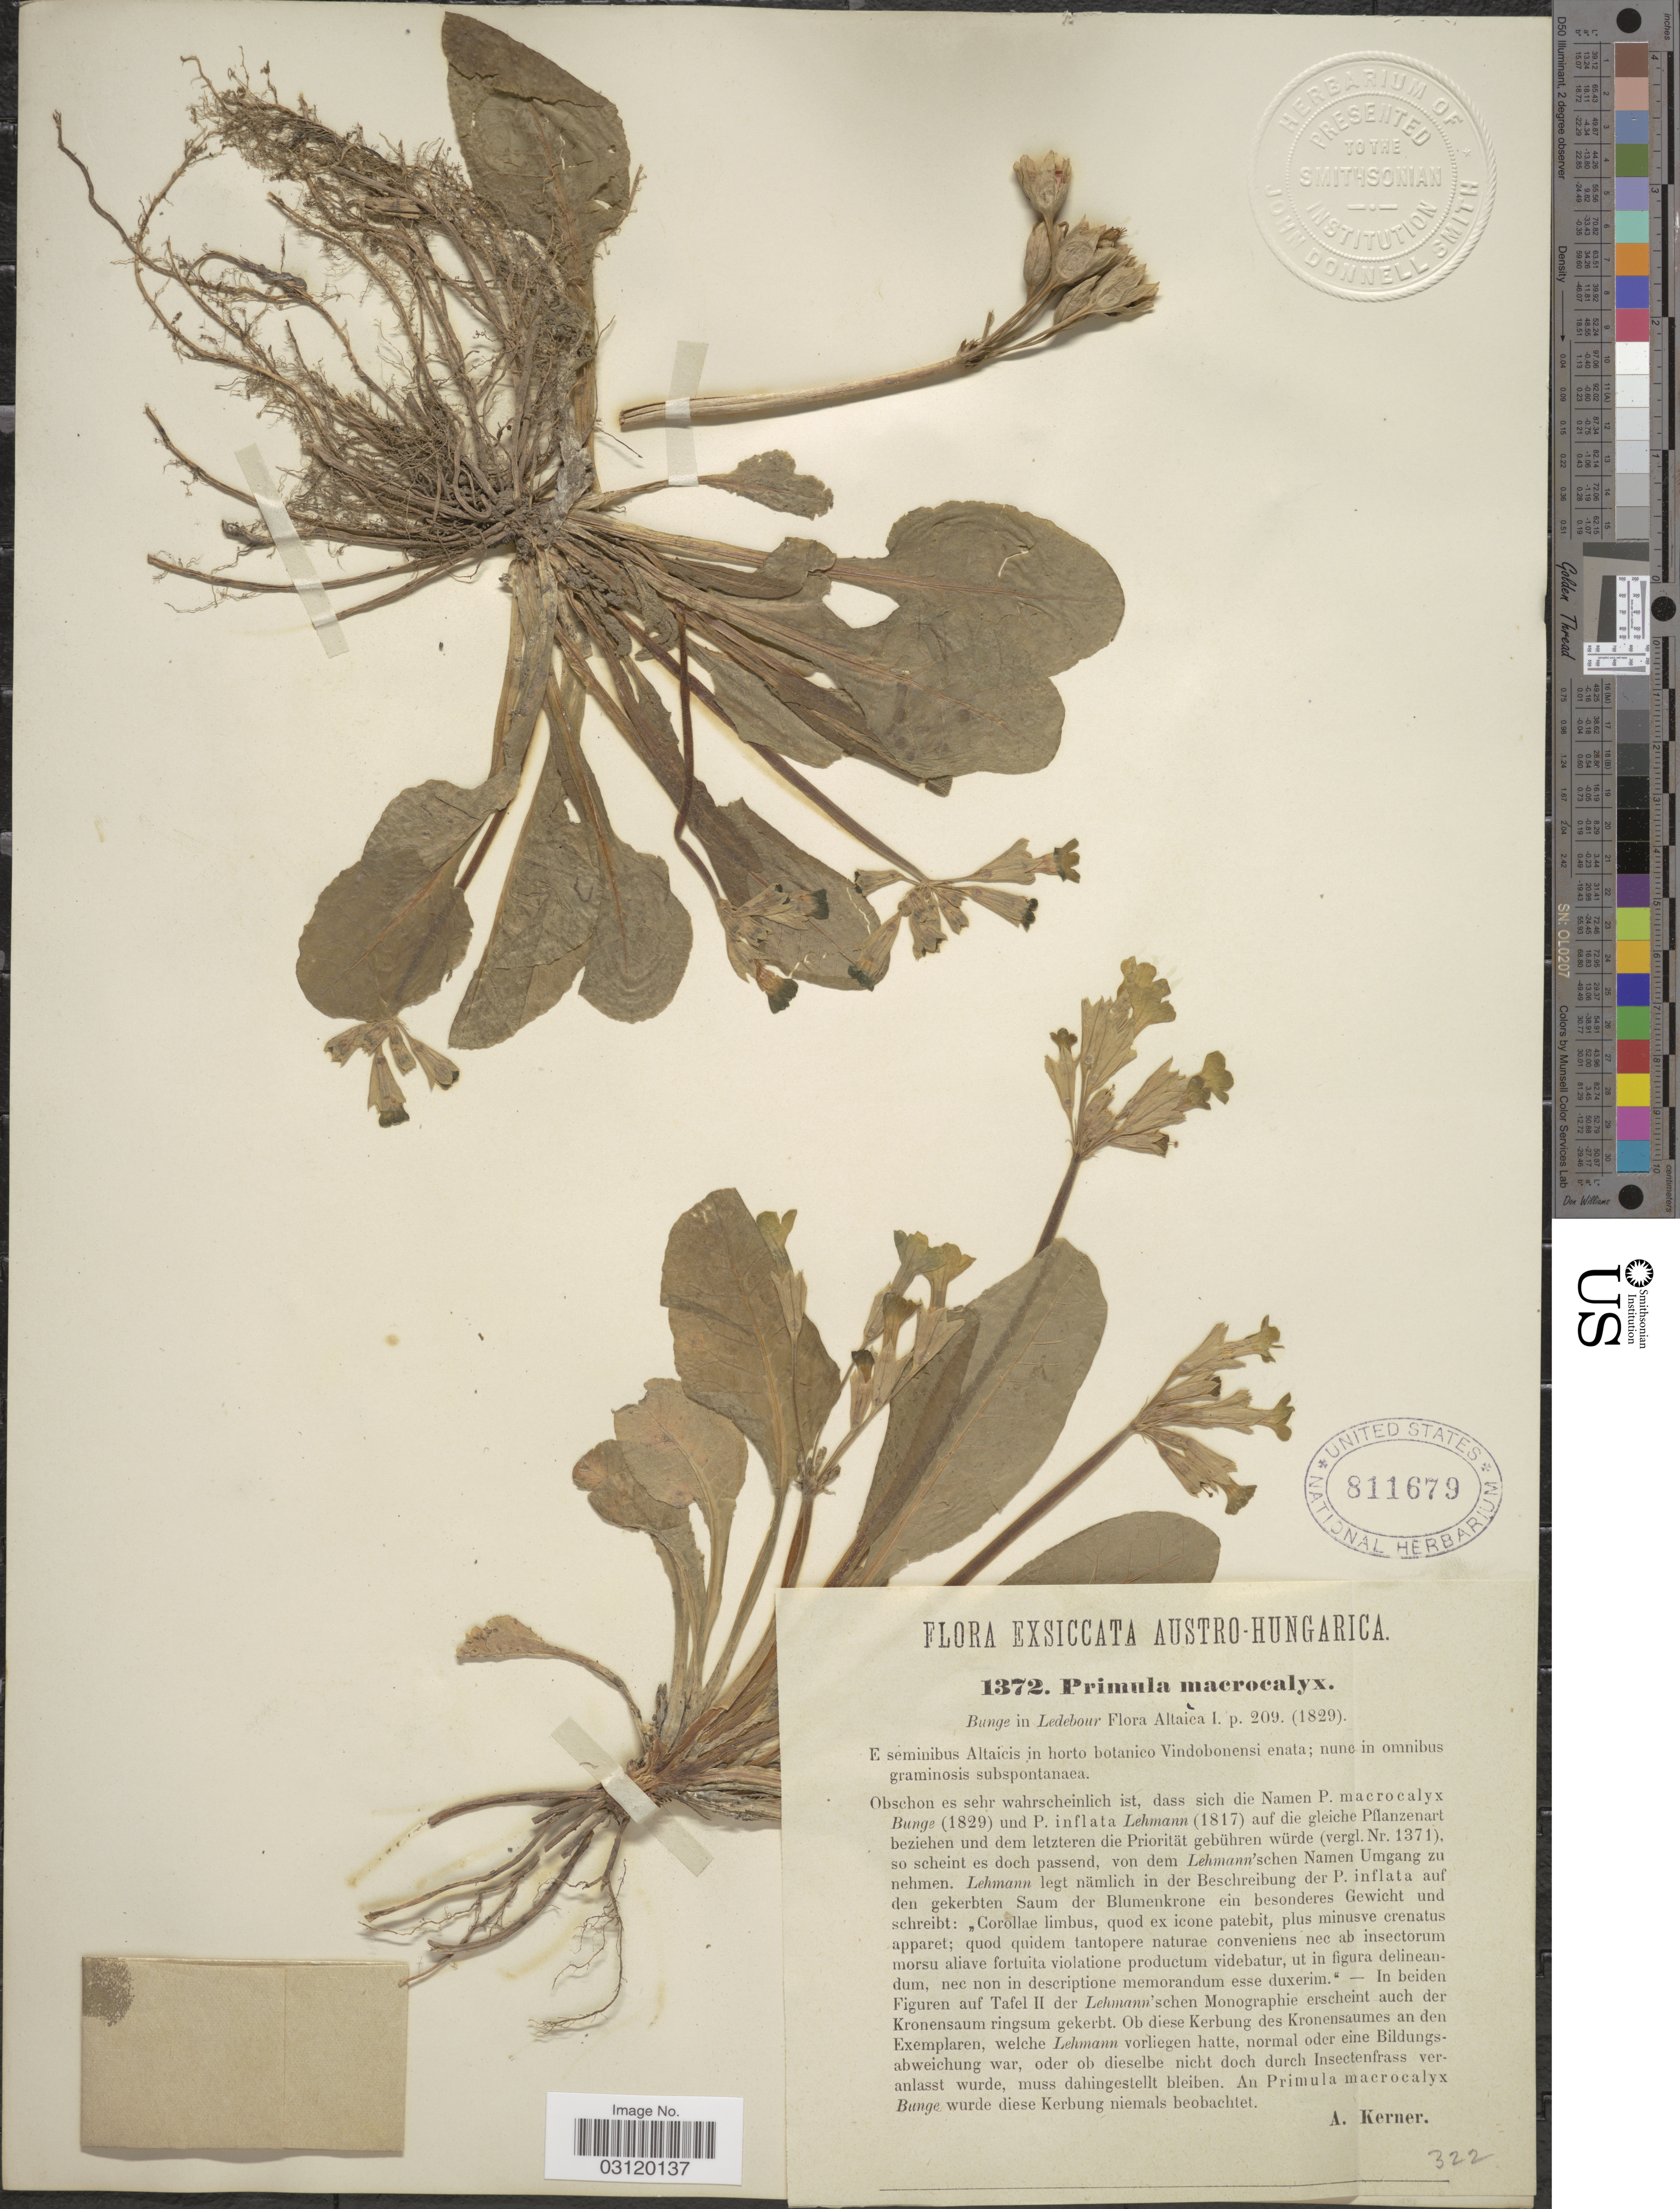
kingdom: Plantae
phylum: Tracheophyta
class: Magnoliopsida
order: Ericales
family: Primulaceae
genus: Primula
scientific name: Primula macrocalyx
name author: Bunge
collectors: A. Kerner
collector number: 1372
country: Austria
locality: Austro-Hungarica. E. seminibus Altaicis in horto botanico Vindobonensi enata.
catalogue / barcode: US 811679